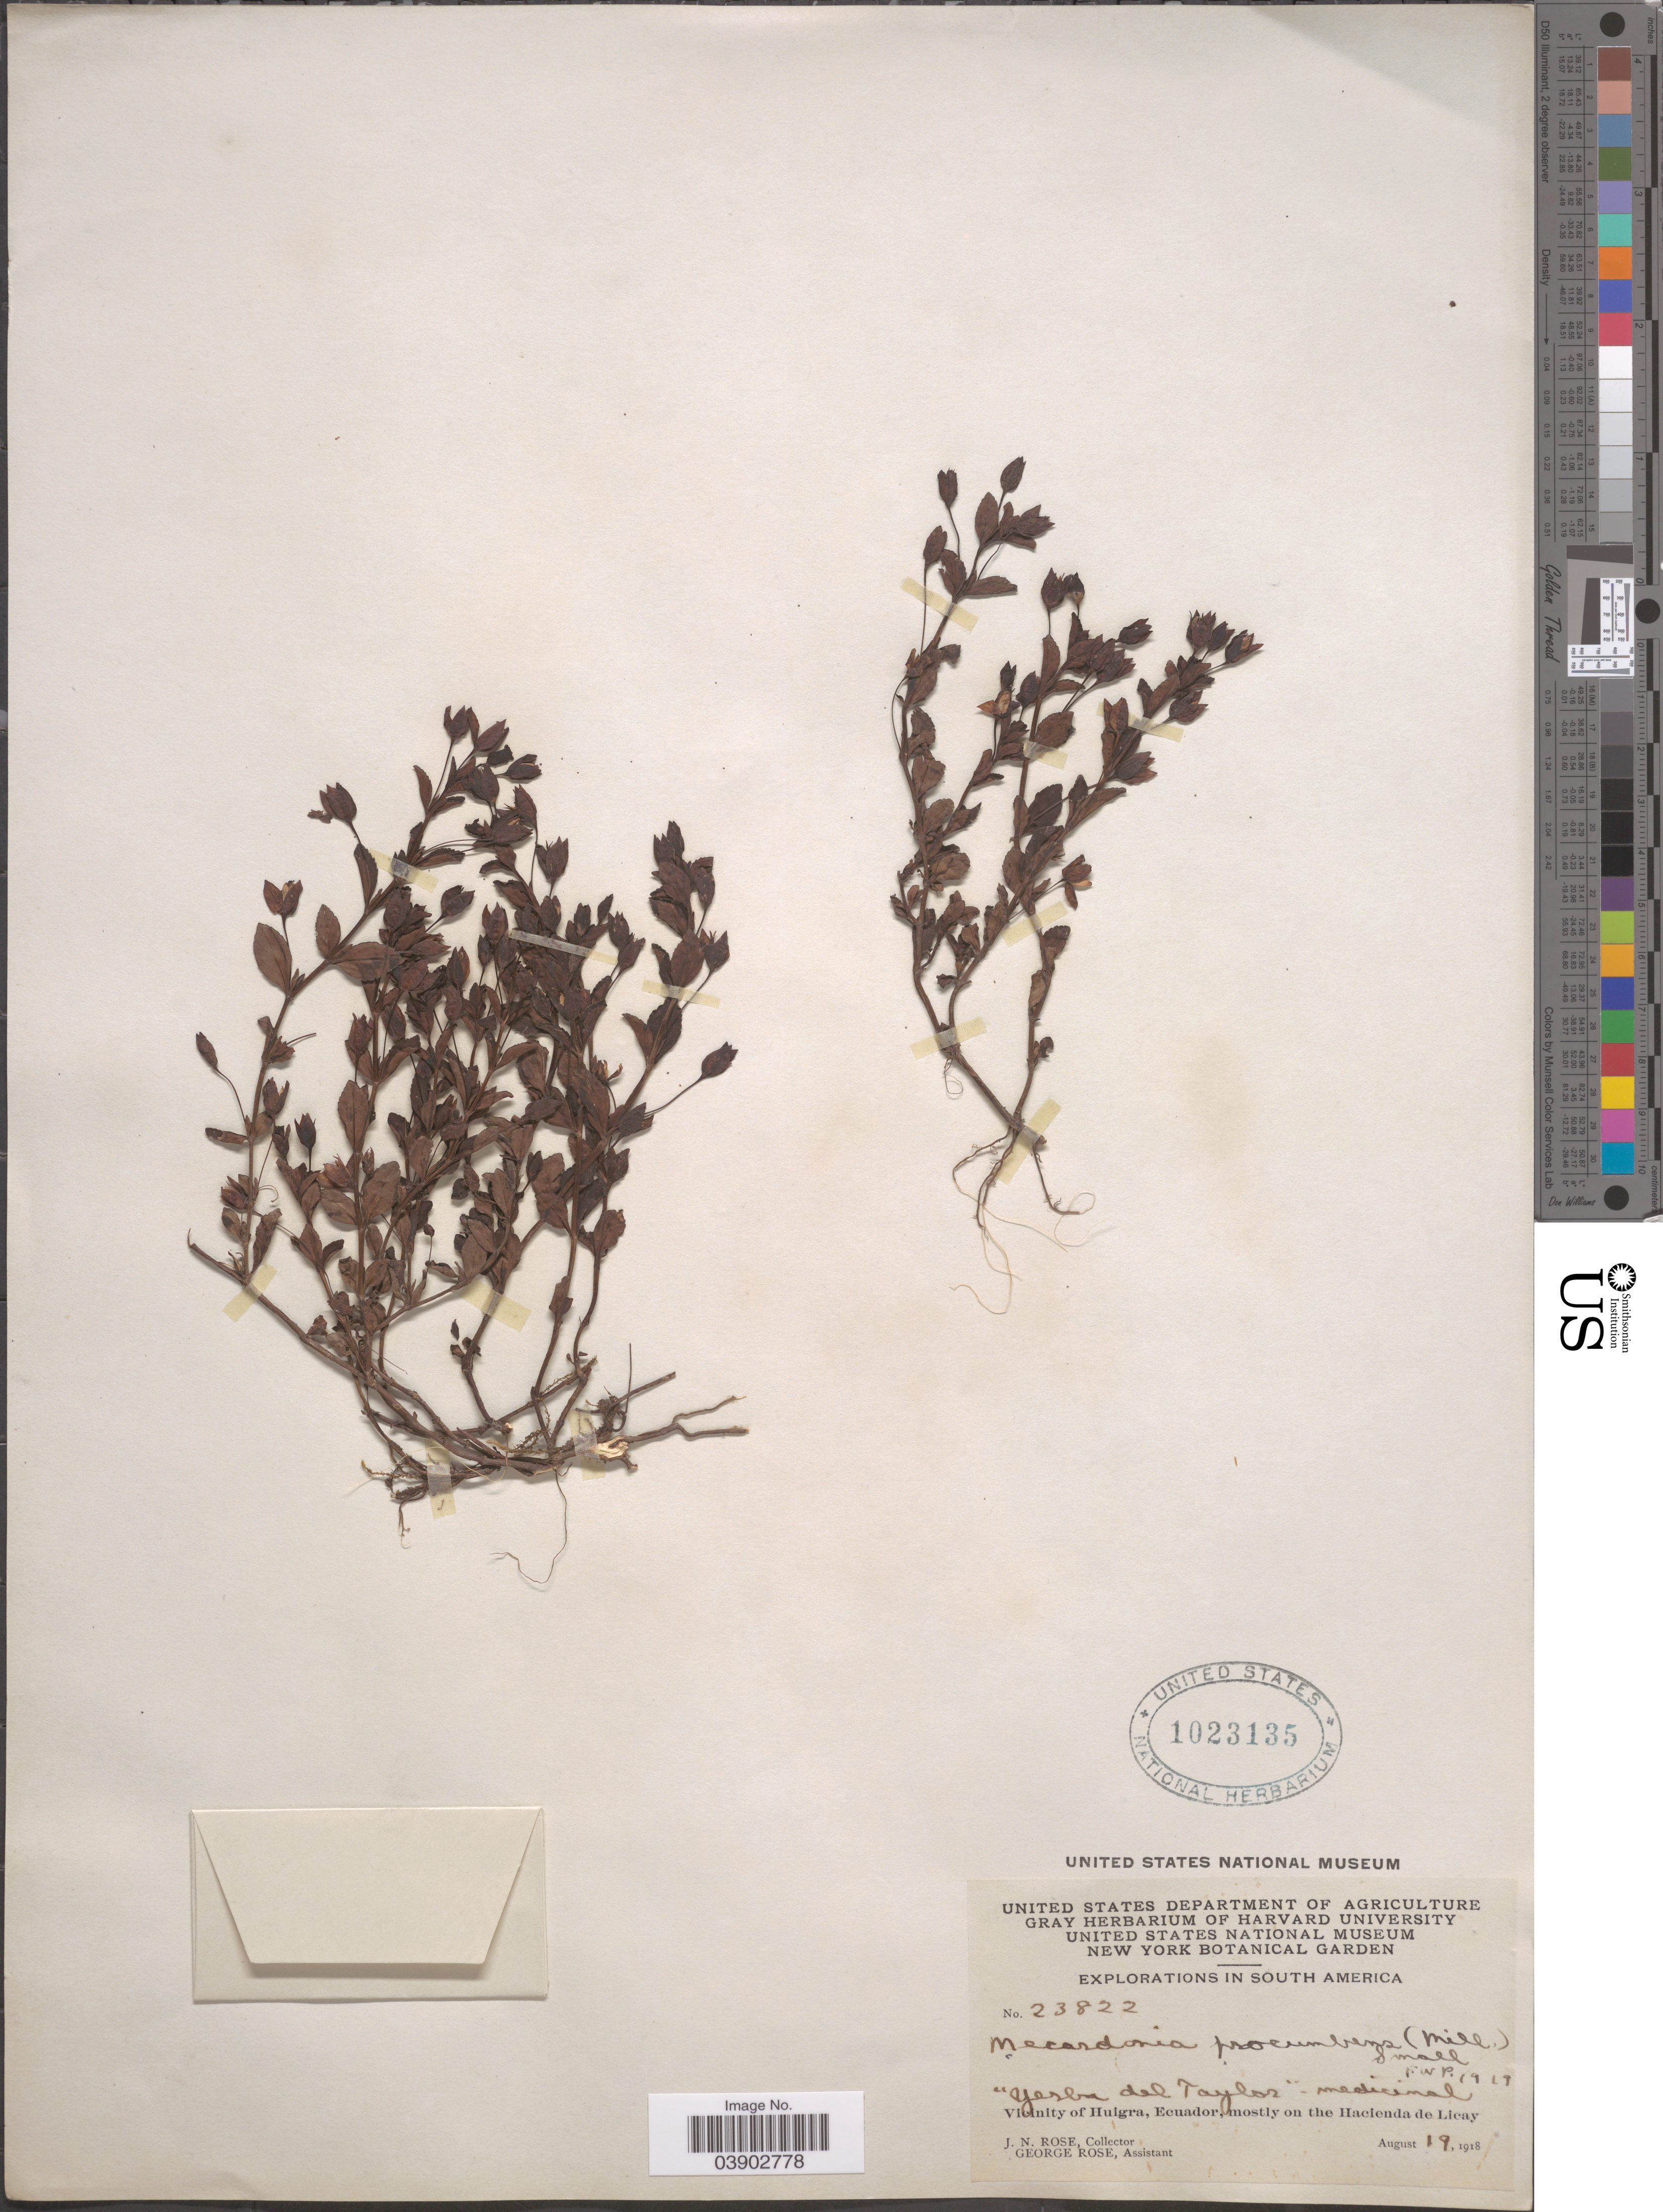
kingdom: Plantae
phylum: Tracheophyta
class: Magnoliopsida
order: Lamiales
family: Plantaginaceae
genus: Mecardonia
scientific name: Mecardonia procumbens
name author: (Mill.) Small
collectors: J. N. Rose & G. Rose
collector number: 23822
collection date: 1918-08-19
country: Ecuador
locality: Vicinity of Huigra, Ecuador, mostly on the Hacienda de Licay.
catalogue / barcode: US 1023135